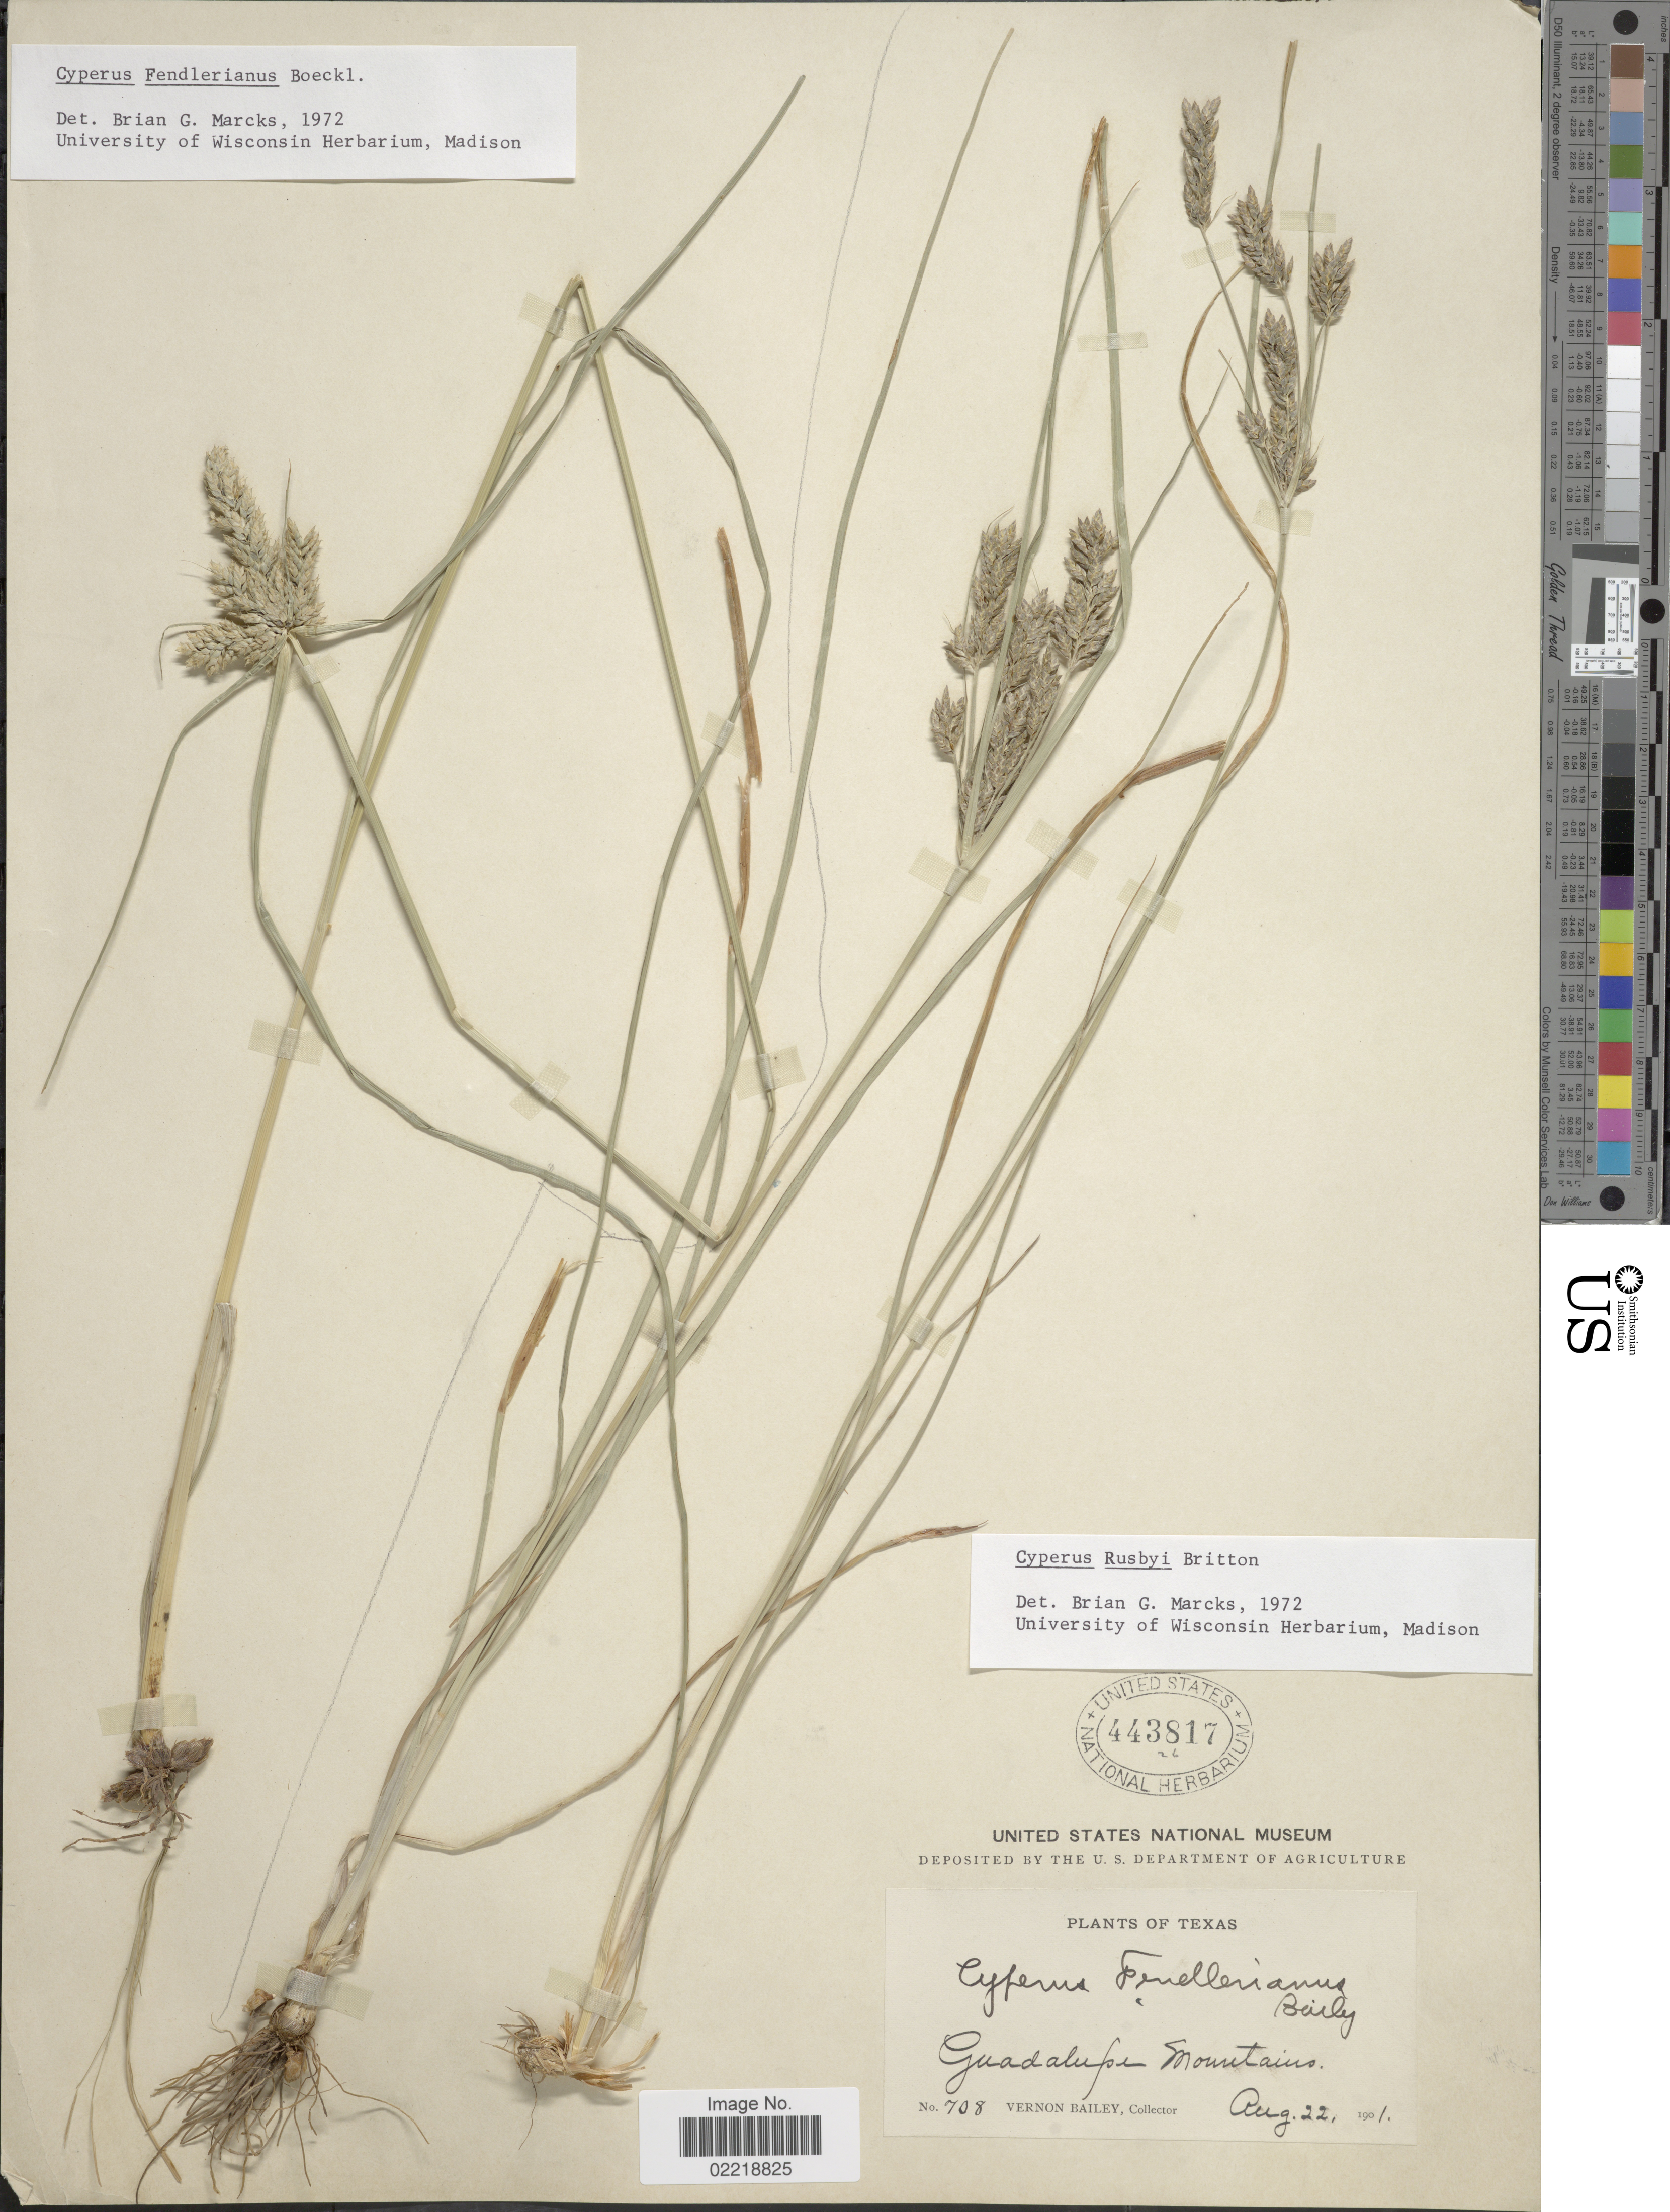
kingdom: Plantae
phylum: Tracheophyta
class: Liliopsida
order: Poales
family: Cyperaceae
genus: Cyperus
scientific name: Cyperus sphaerolepis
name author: Boeckeler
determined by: Strong, Mark T., (BOT), Smithsonian Institution - National Museum of Natural History (UNITED STATES)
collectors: V. O. Bailey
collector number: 708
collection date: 1901-08-22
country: United States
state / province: Texas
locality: Guadalupe Mountains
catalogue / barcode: US 443817